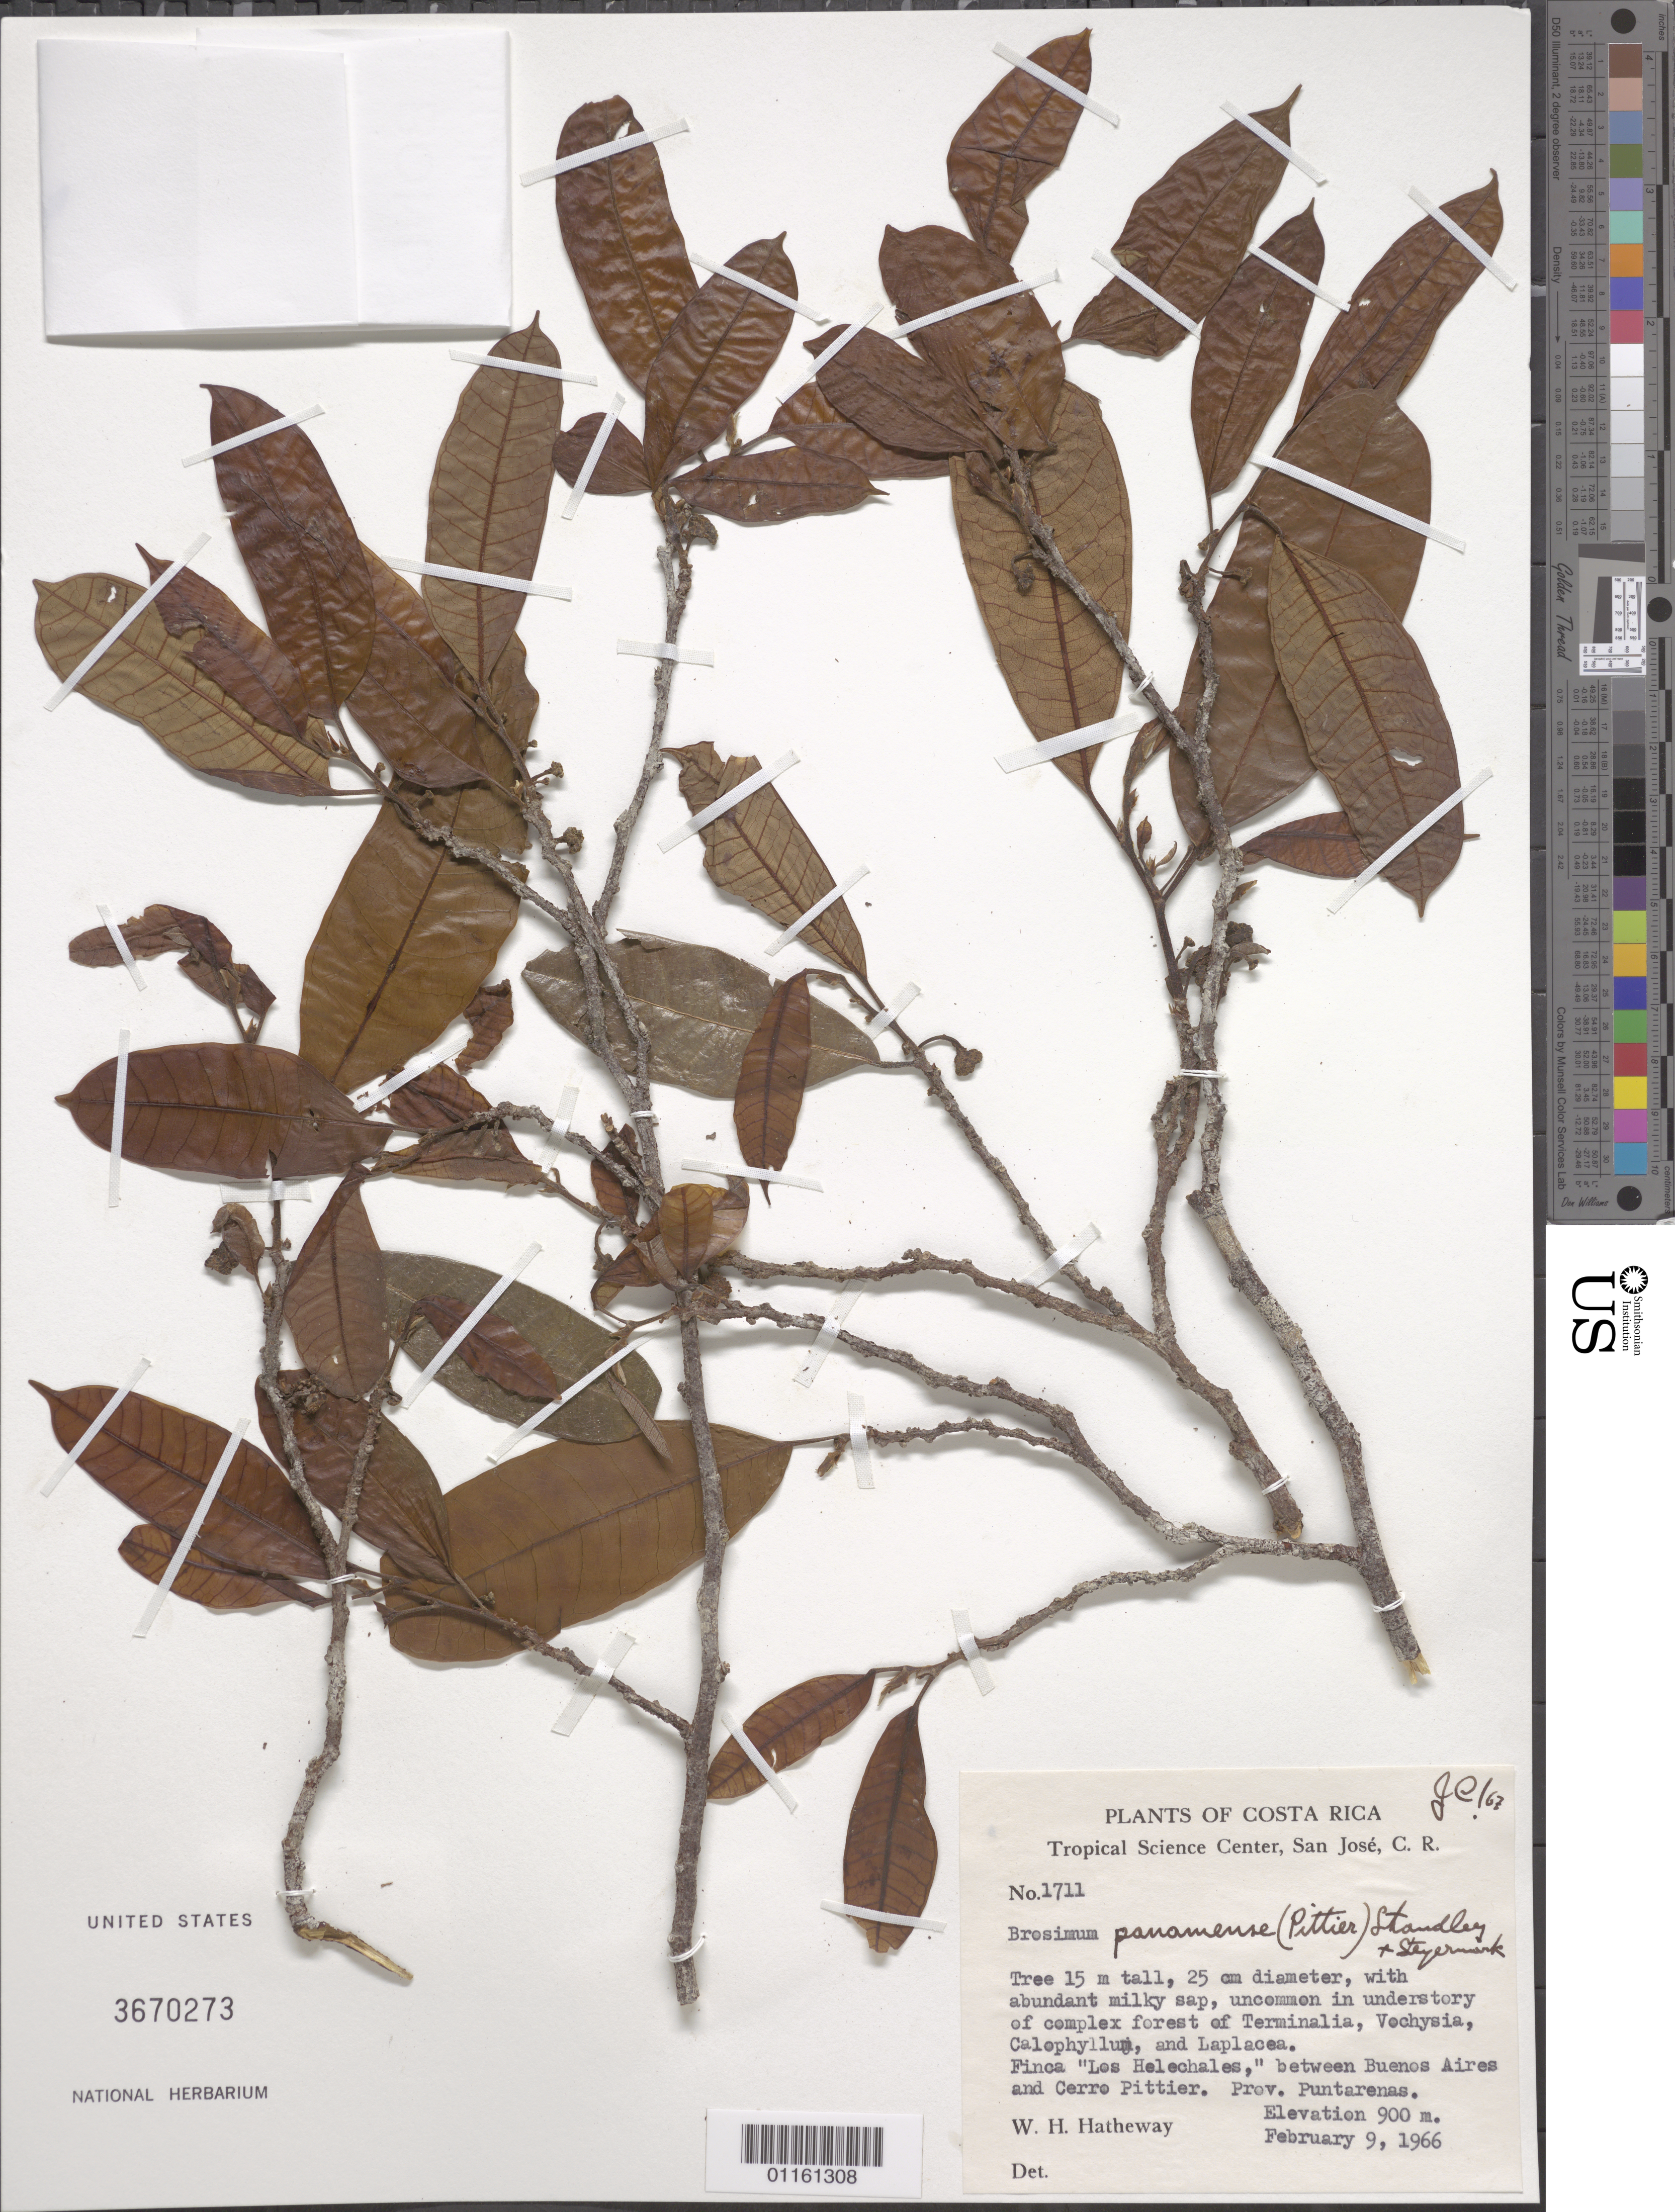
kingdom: Plantae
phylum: Tracheophyta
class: Magnoliopsida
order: Rosales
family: Moraceae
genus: Brosimum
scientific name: Brosimum panamense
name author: (Pittier) Standl. & Steyerm.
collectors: W. H. Hatheway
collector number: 1711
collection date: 1966-02-09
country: Costa Rica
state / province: Puntarenas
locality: Finca "Los Helechales", between Buenos Aires and Cerro Pittier.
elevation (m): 900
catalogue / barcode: US 3670273